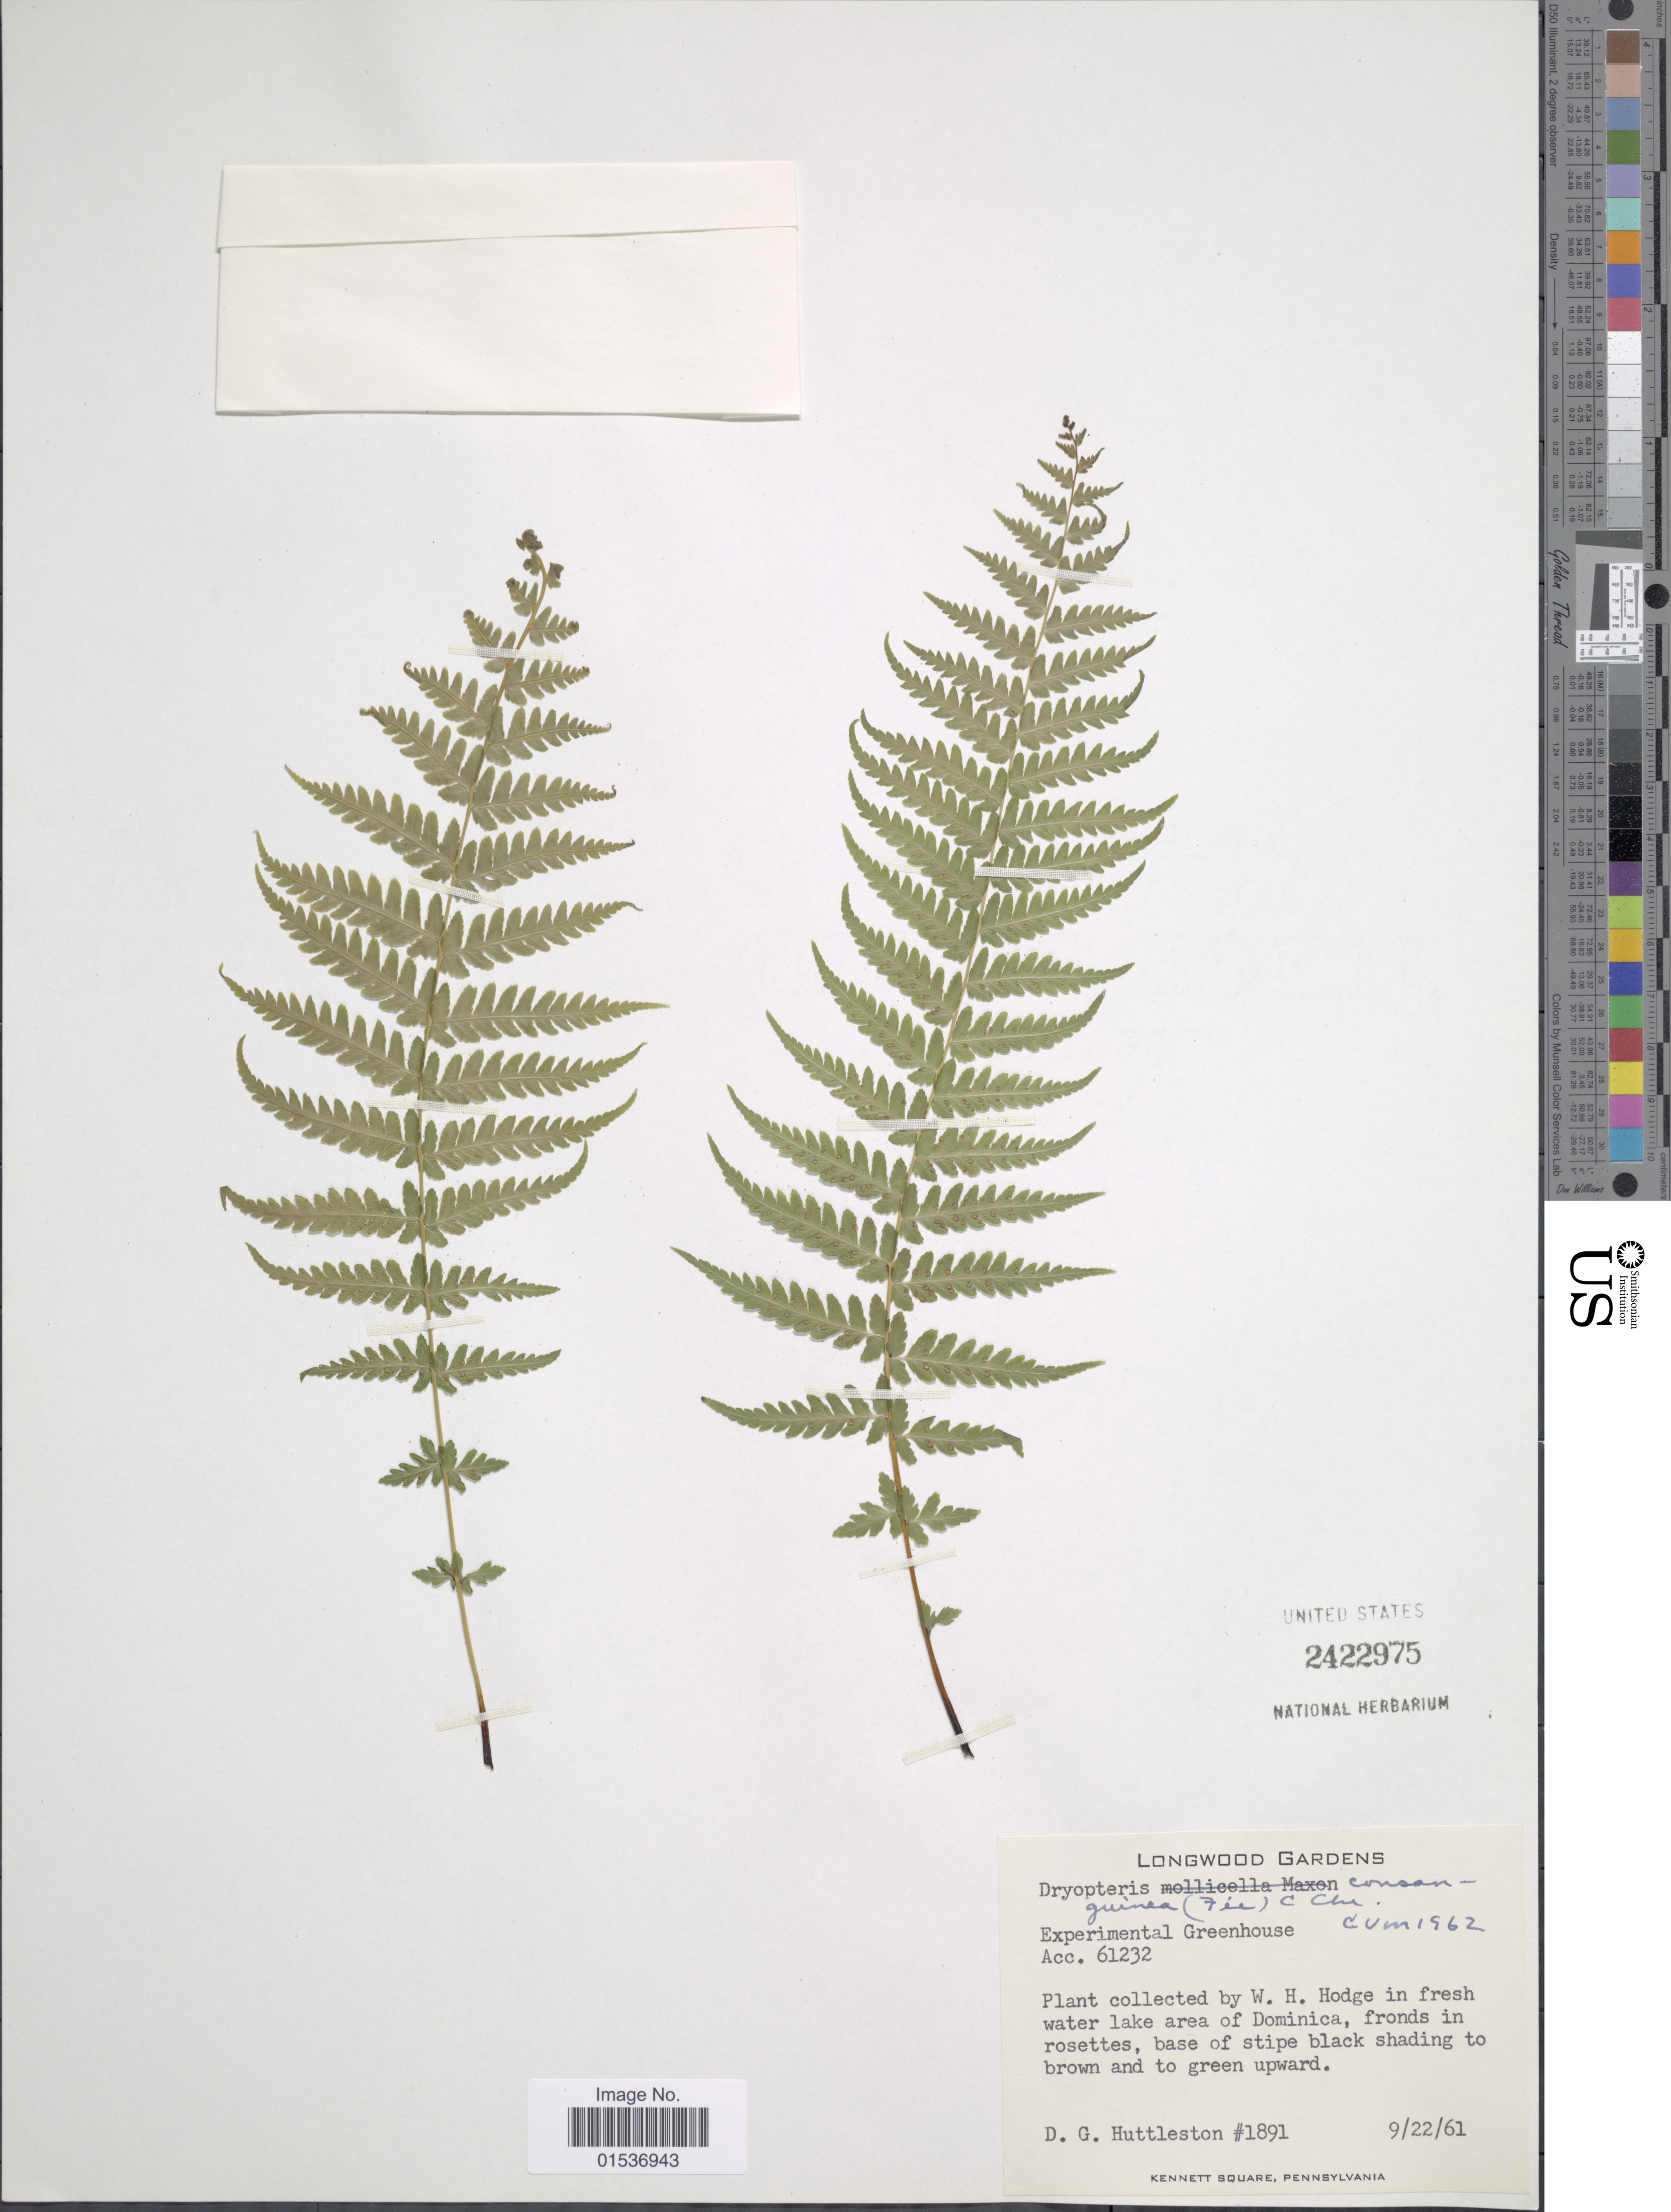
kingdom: Plantae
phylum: Tracheophyta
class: Polypodiopsida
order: Polypodiales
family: Thelypteridaceae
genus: Thelypteris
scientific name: Thelypteris consanguinea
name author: (C. Chr.) Proctor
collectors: D. G. Huttleston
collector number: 1891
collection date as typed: Transcribed d/m/y: 22/9/61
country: United States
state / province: Pennsylvania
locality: Longwoods Gardens, Experimental Greenhouse Acc. 61232,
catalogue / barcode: US 2422975